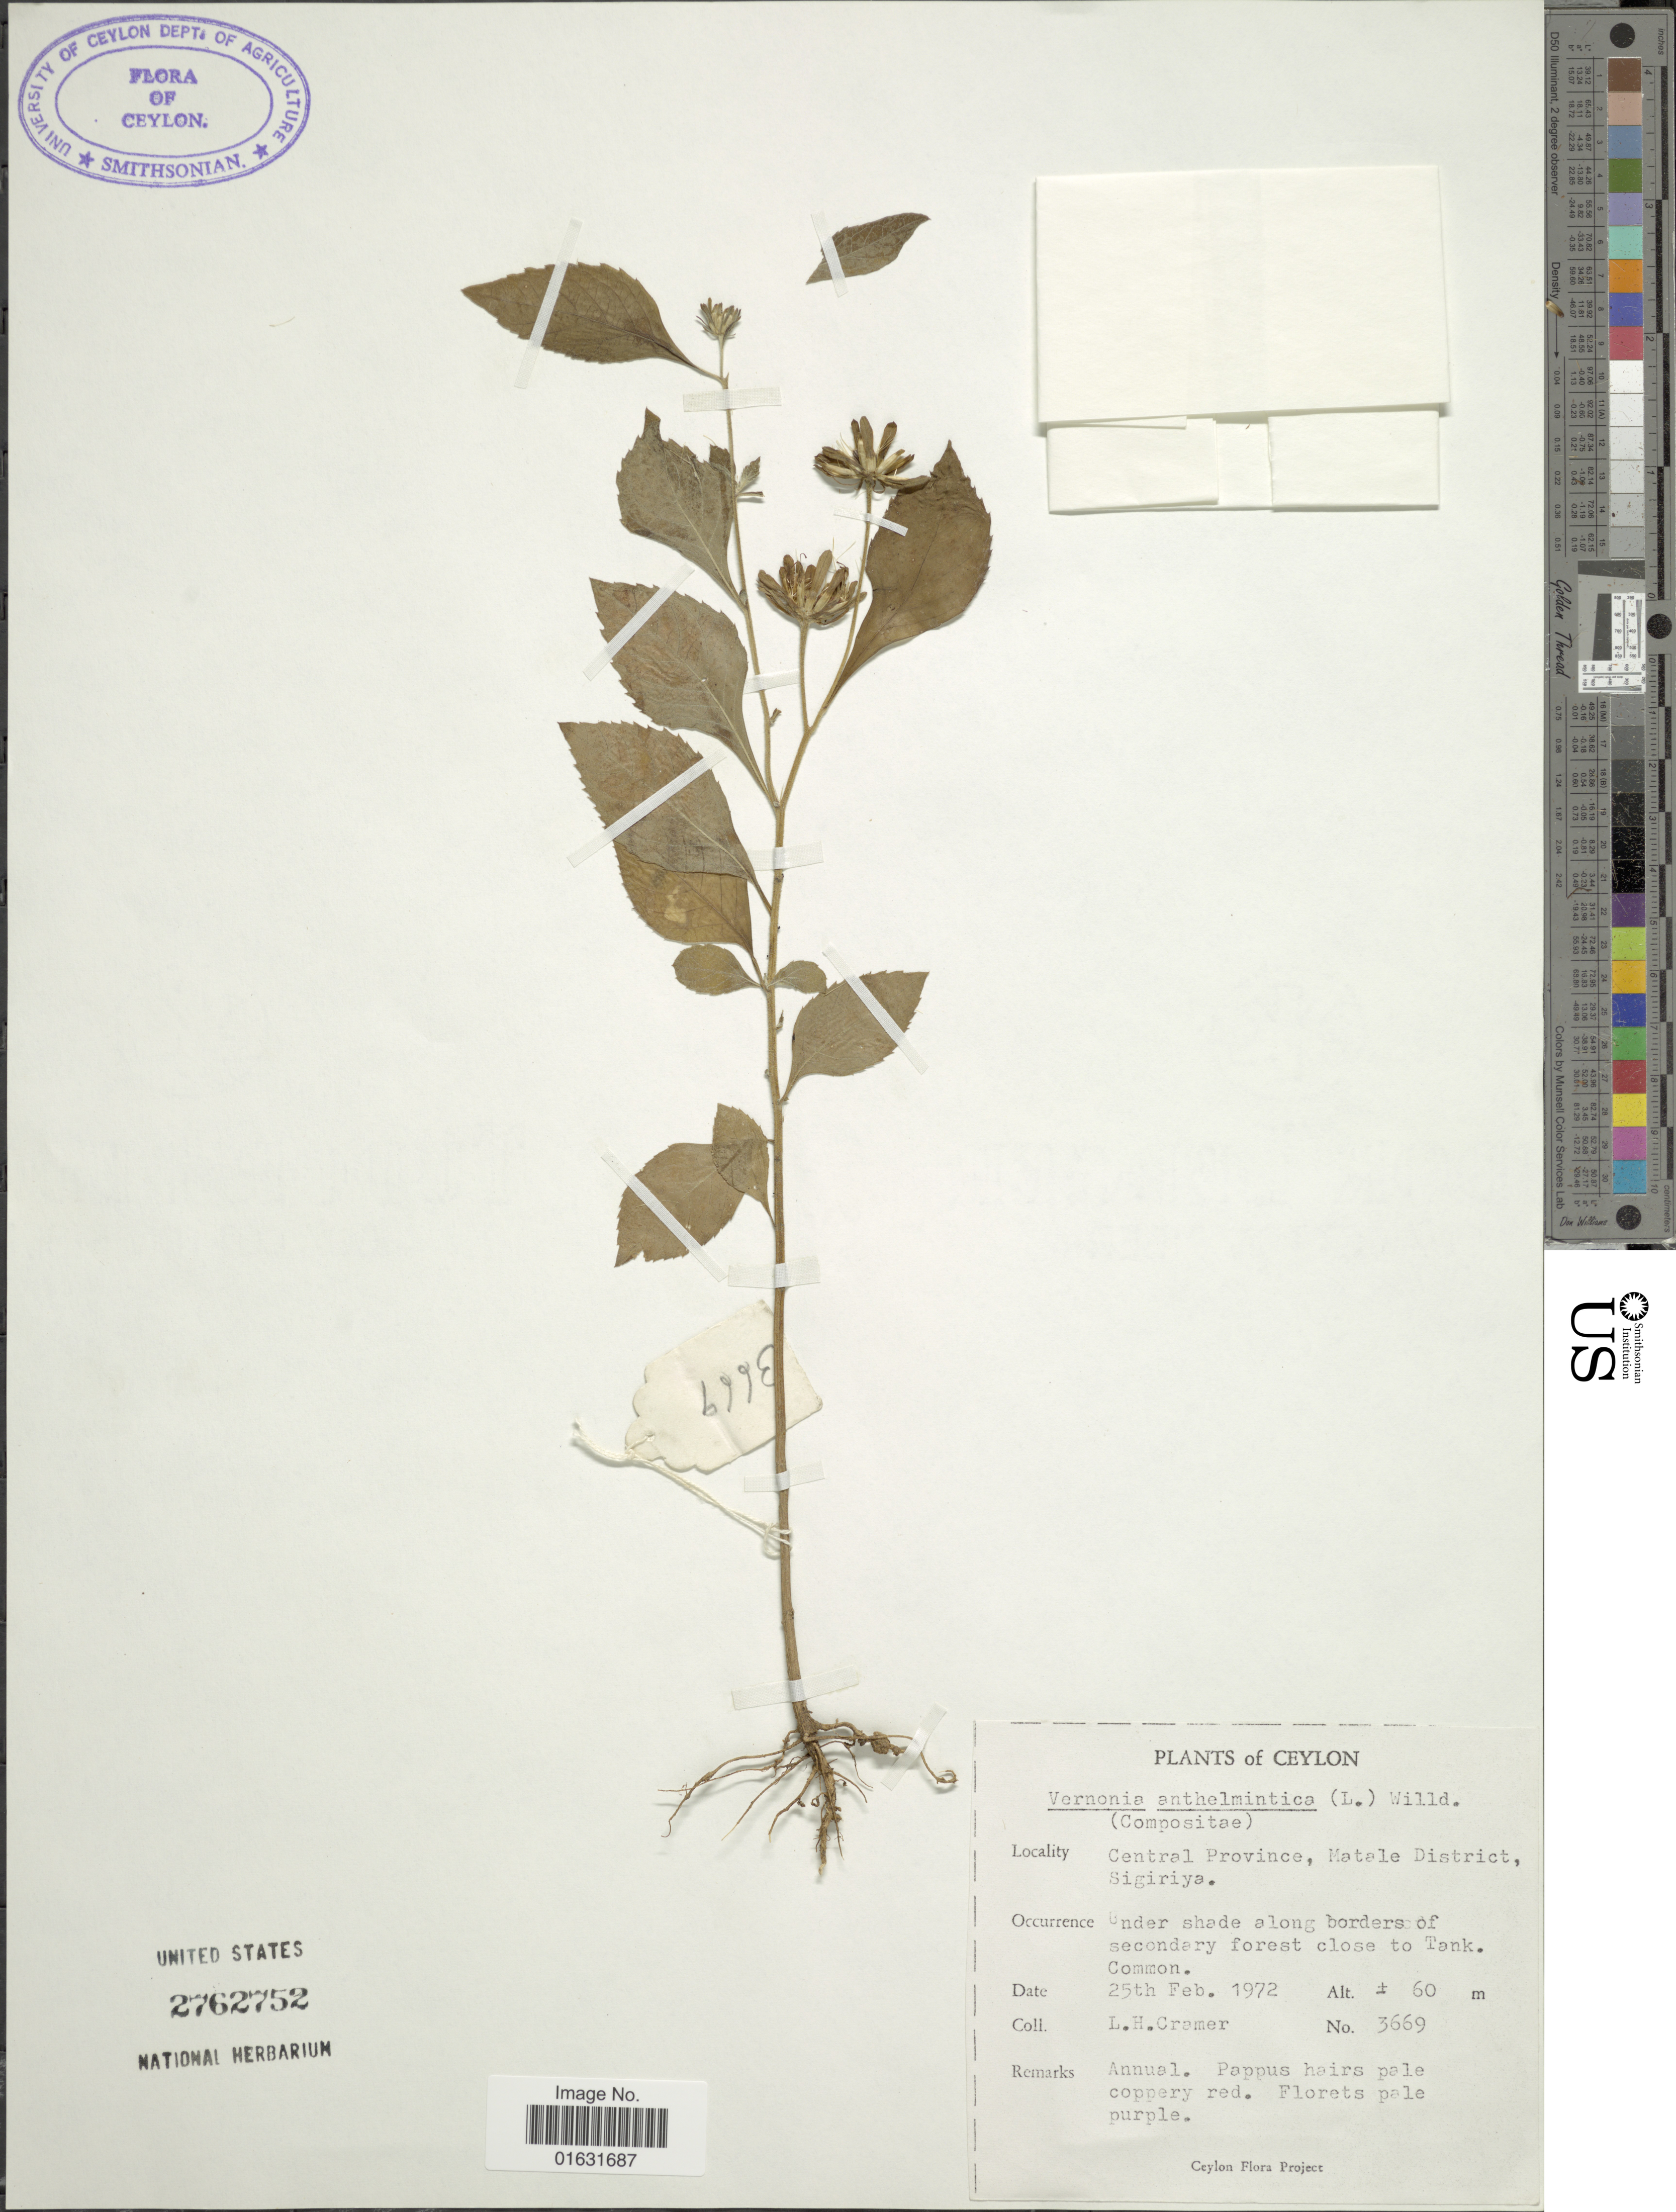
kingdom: Plantae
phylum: Tracheophyta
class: Magnoliopsida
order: Asterales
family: Asteraceae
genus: Baccharoides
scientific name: Baccharoides anthelmintica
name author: (L.) Moench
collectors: L. H. Cramer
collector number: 3669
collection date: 1972-02-25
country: Sri Lanka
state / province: Central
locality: Ceylon, Matale District, Sigiriya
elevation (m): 60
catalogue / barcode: US 2762752